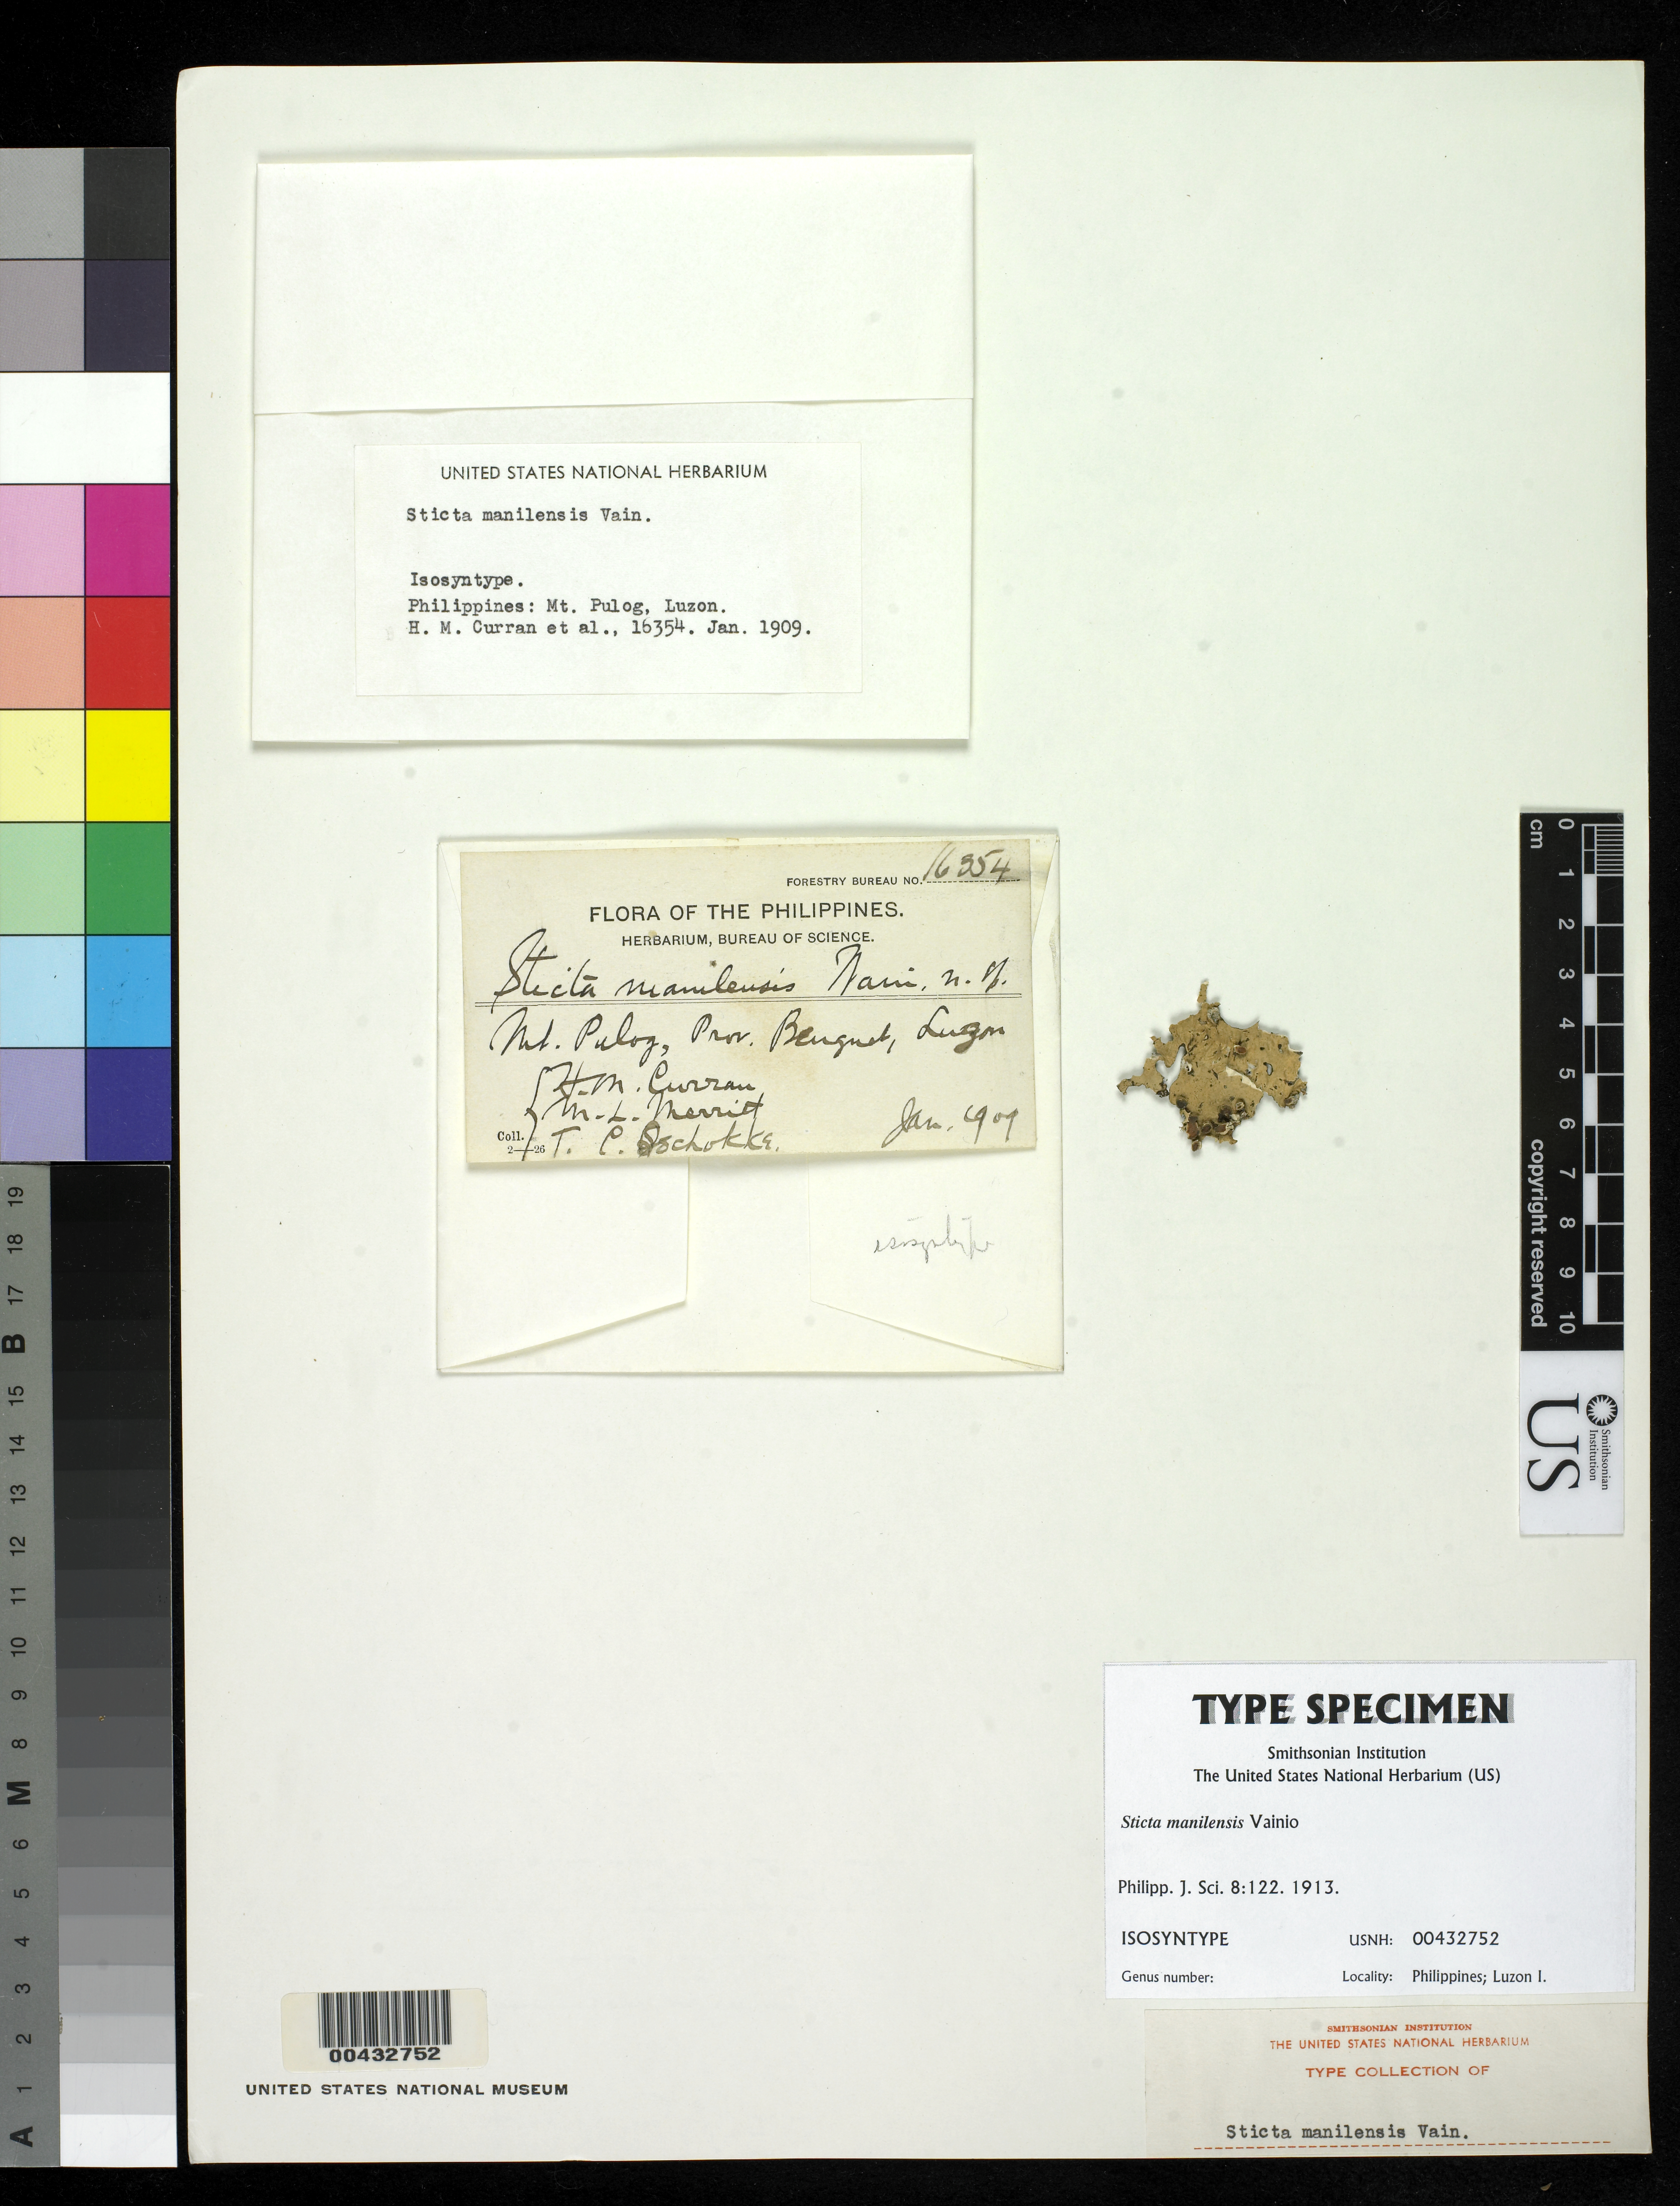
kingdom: Fungi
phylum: Ascomycota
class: Lecanoromycetes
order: Peltigerales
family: Lobariaceae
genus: Sticta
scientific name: Sticta manilensis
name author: Vain.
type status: Isosyntype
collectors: H. M. Curran, M. L. Merritt & T. C. Zschokke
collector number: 16354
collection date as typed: Jan 1929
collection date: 1929-01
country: Philippines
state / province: Cordillera (Administrative Region)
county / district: Benguet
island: Luzon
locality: Mt. Pulog.